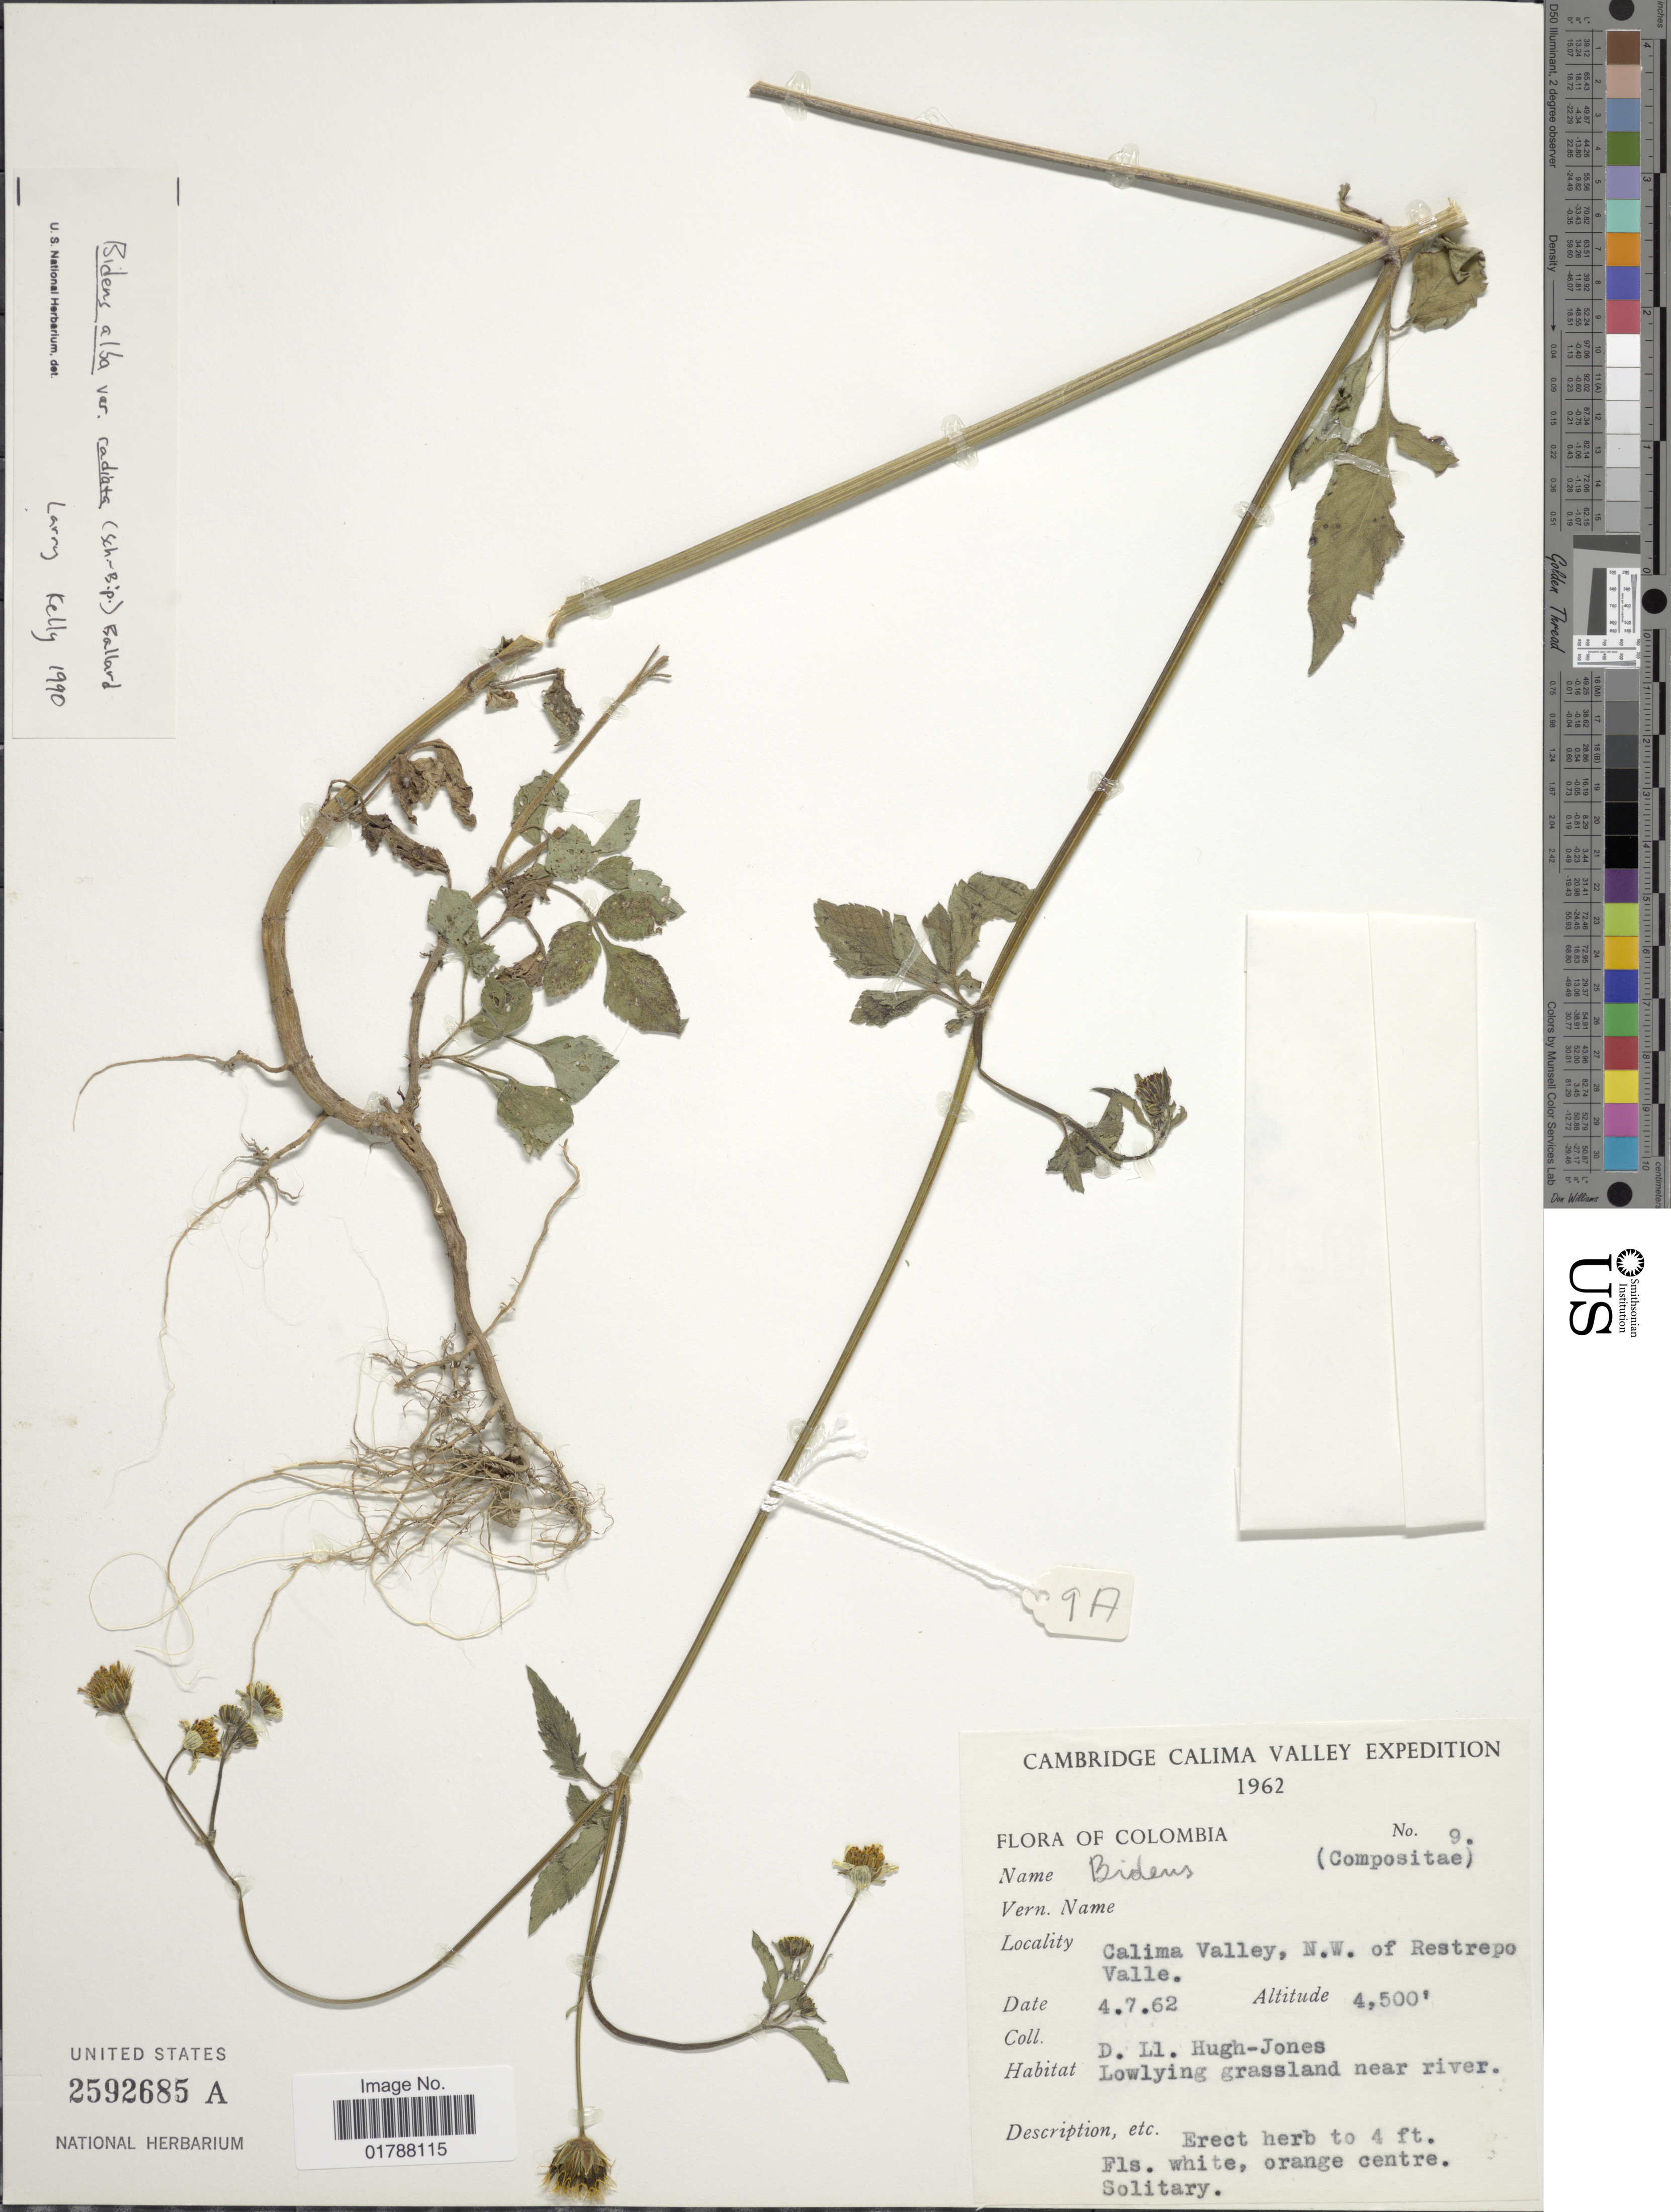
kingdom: Plantae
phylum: Tracheophyta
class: Magnoliopsida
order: Asterales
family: Asteraceae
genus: Bidens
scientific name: Bidens alba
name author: (L.) DC.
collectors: D. Hugh-Jones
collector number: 9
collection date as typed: Transcribed d/m/y: 4/7/62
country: Colombia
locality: Cambridge Calima Valley, Calima Valley, N. W. of Restrepo Valle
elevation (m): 1372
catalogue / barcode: US 2592685A